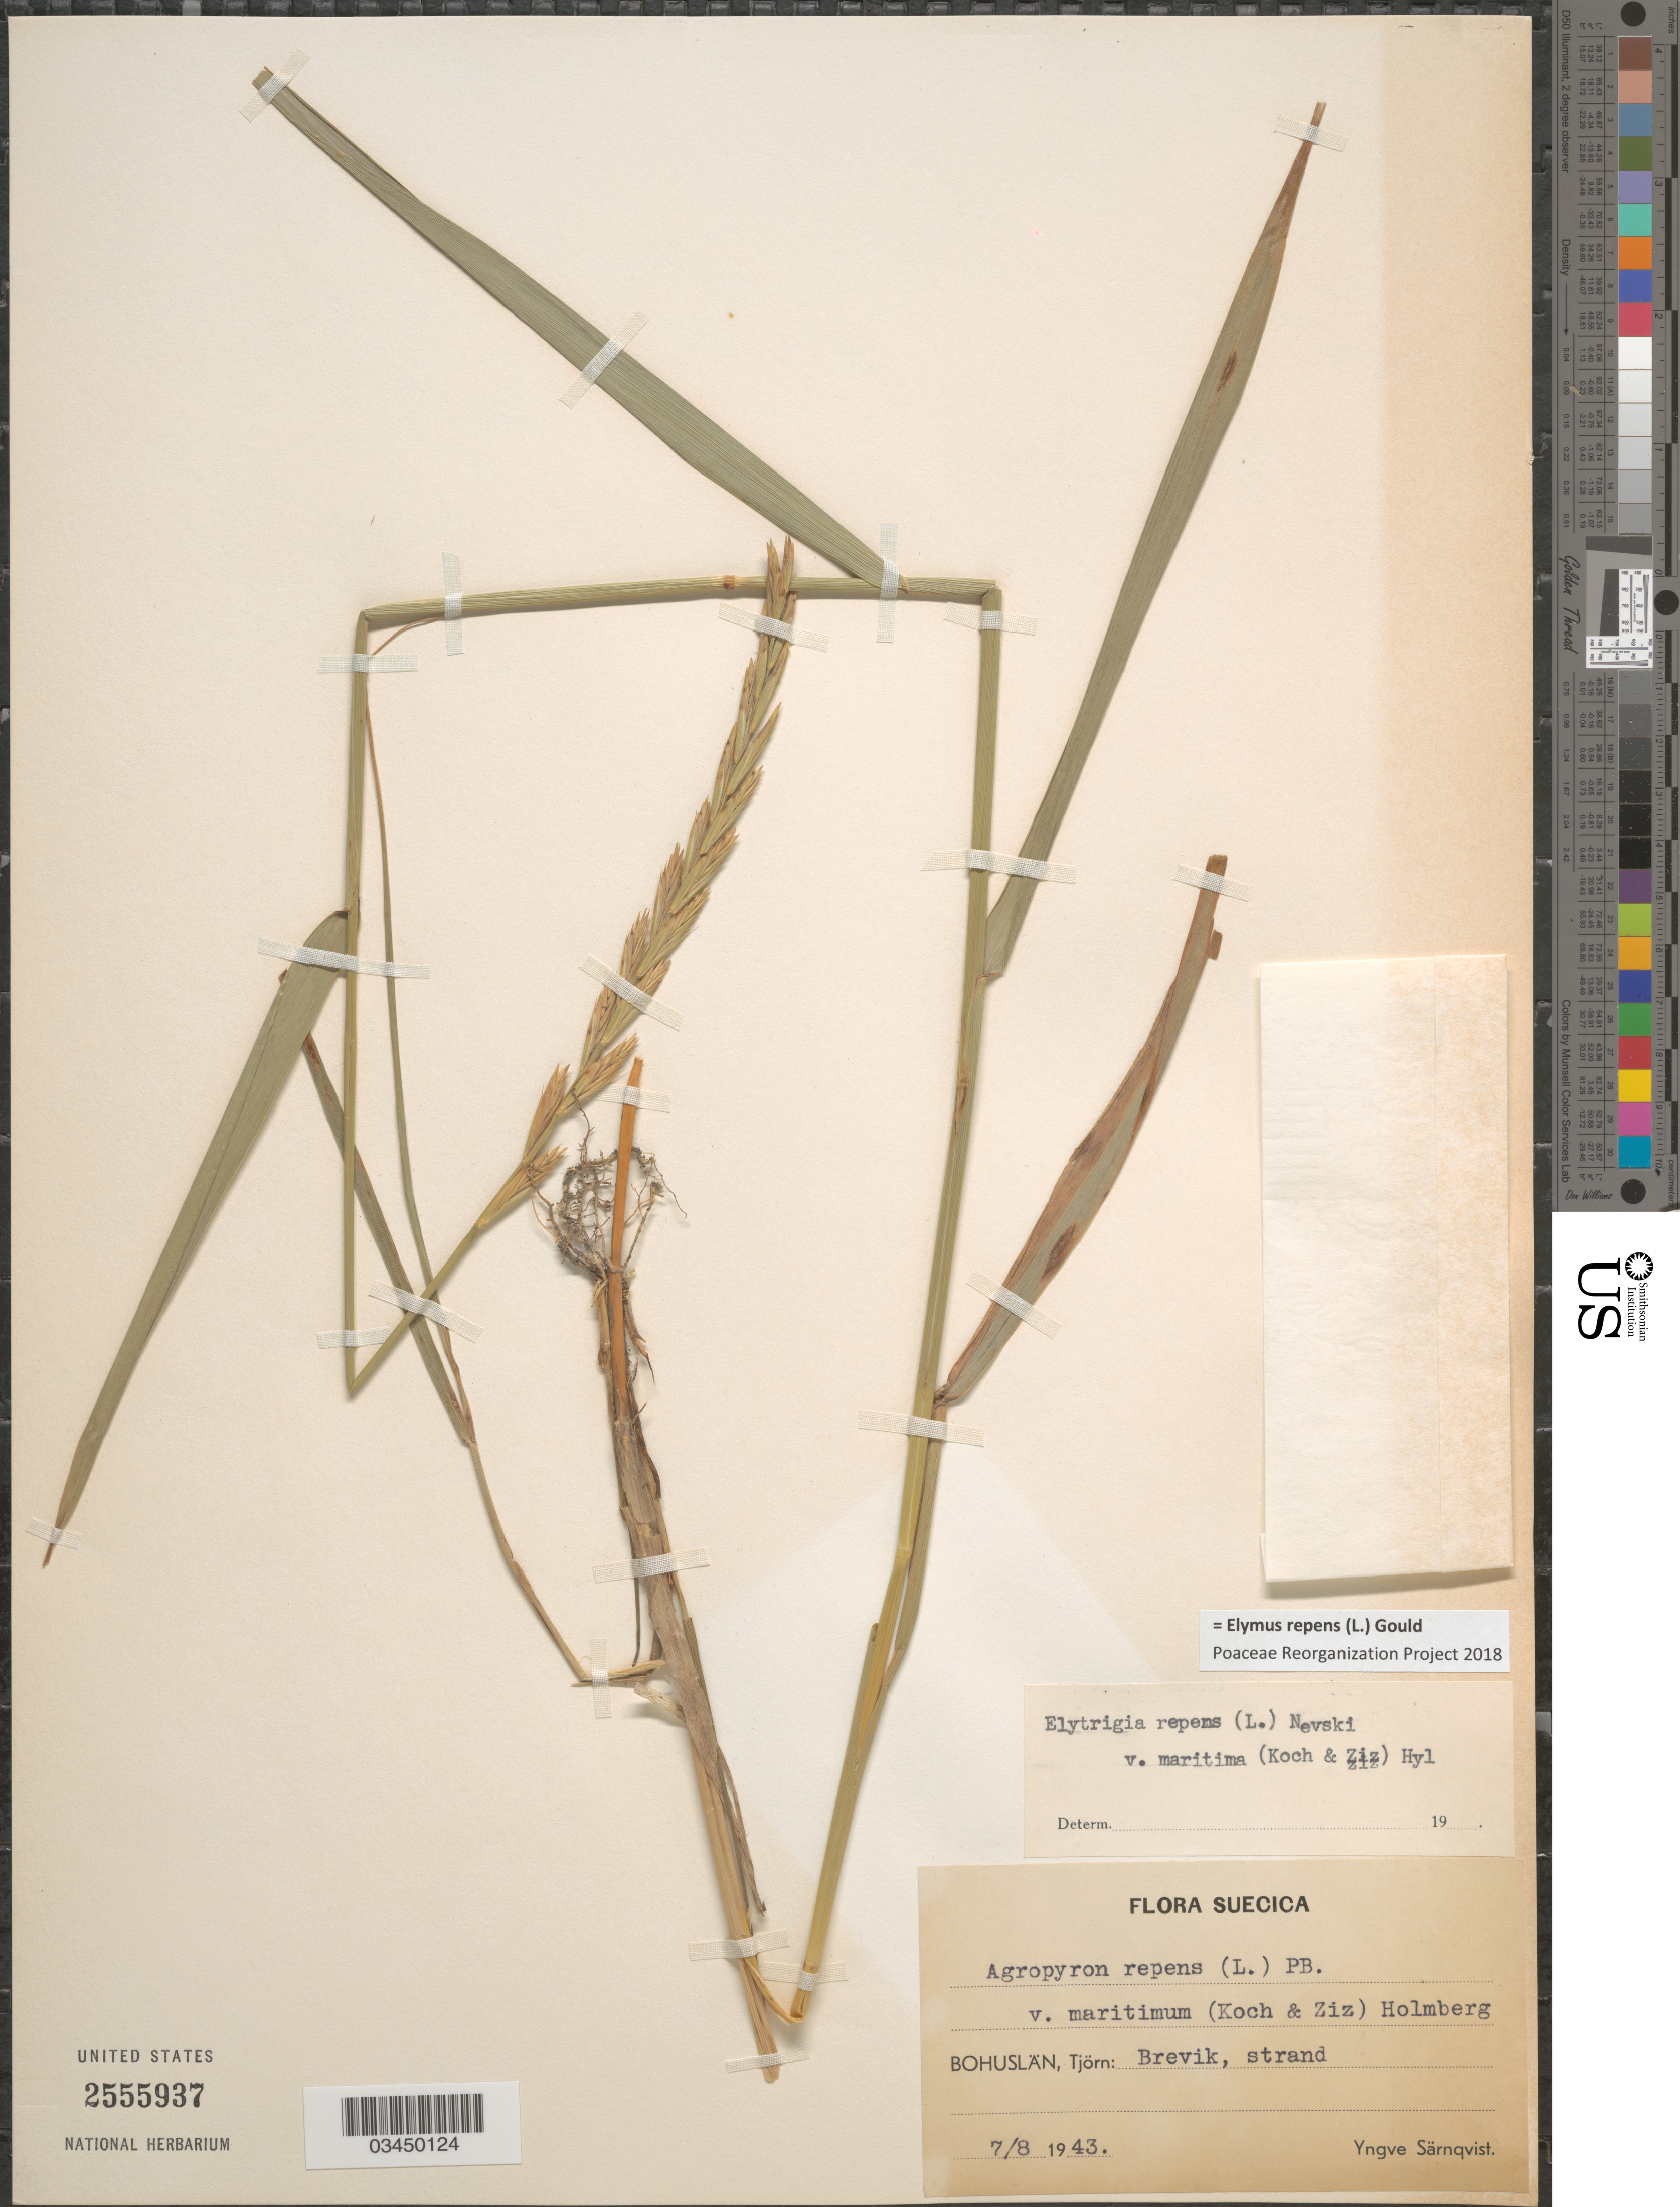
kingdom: Plantae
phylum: Tracheophyta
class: Liliopsida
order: Poales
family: Poaceae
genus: Elymus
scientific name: Elymus repens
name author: (L.) Gould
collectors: Y. Särnqvist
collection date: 1943-08-07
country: Sweden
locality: Suecica. Bohuslän, Tjörn: Brevik, strand.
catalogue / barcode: US 2555937